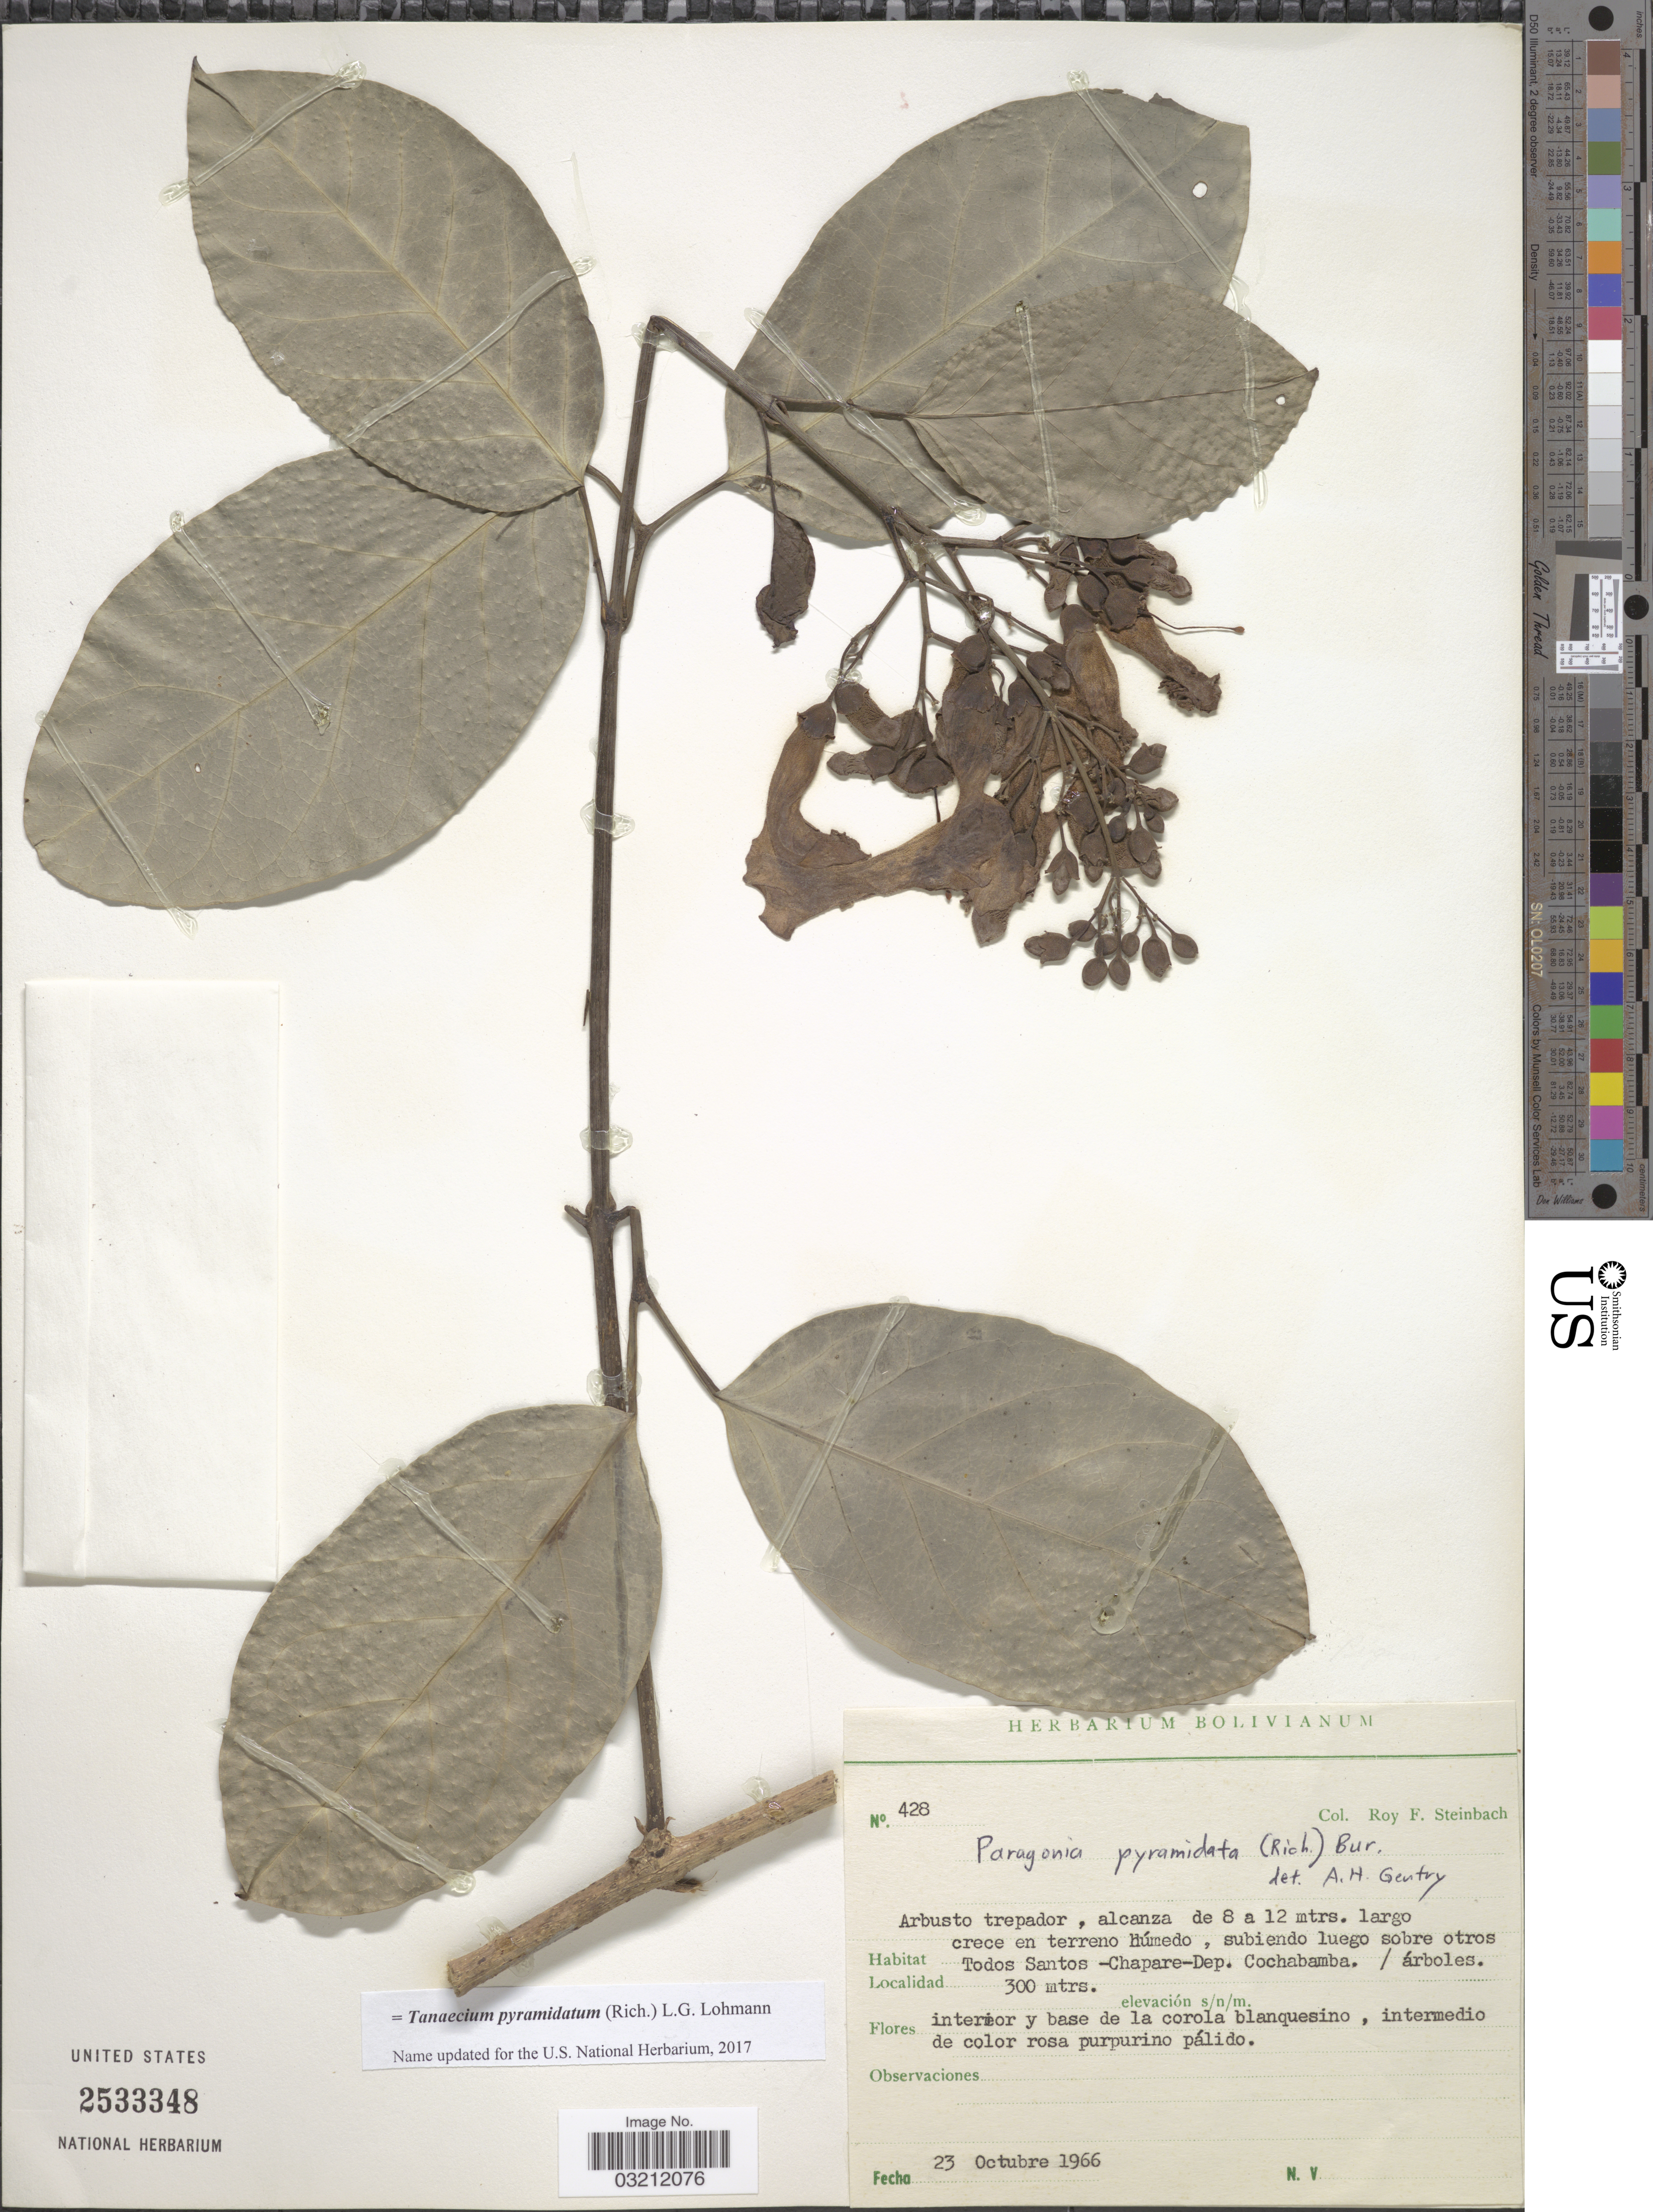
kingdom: Plantae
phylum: Tracheophyta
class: Magnoliopsida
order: Lamiales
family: Bignoniaceae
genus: Tanaecium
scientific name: Tanaecium pyramidatum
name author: (Rich.) L.G. Lohmann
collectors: R. F. Steinbach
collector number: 428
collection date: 1966-10-23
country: Bolivia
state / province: Cochabamba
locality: Todos Santos -Chapare- Dep. Cochabamba.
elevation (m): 300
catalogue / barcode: US 2533348